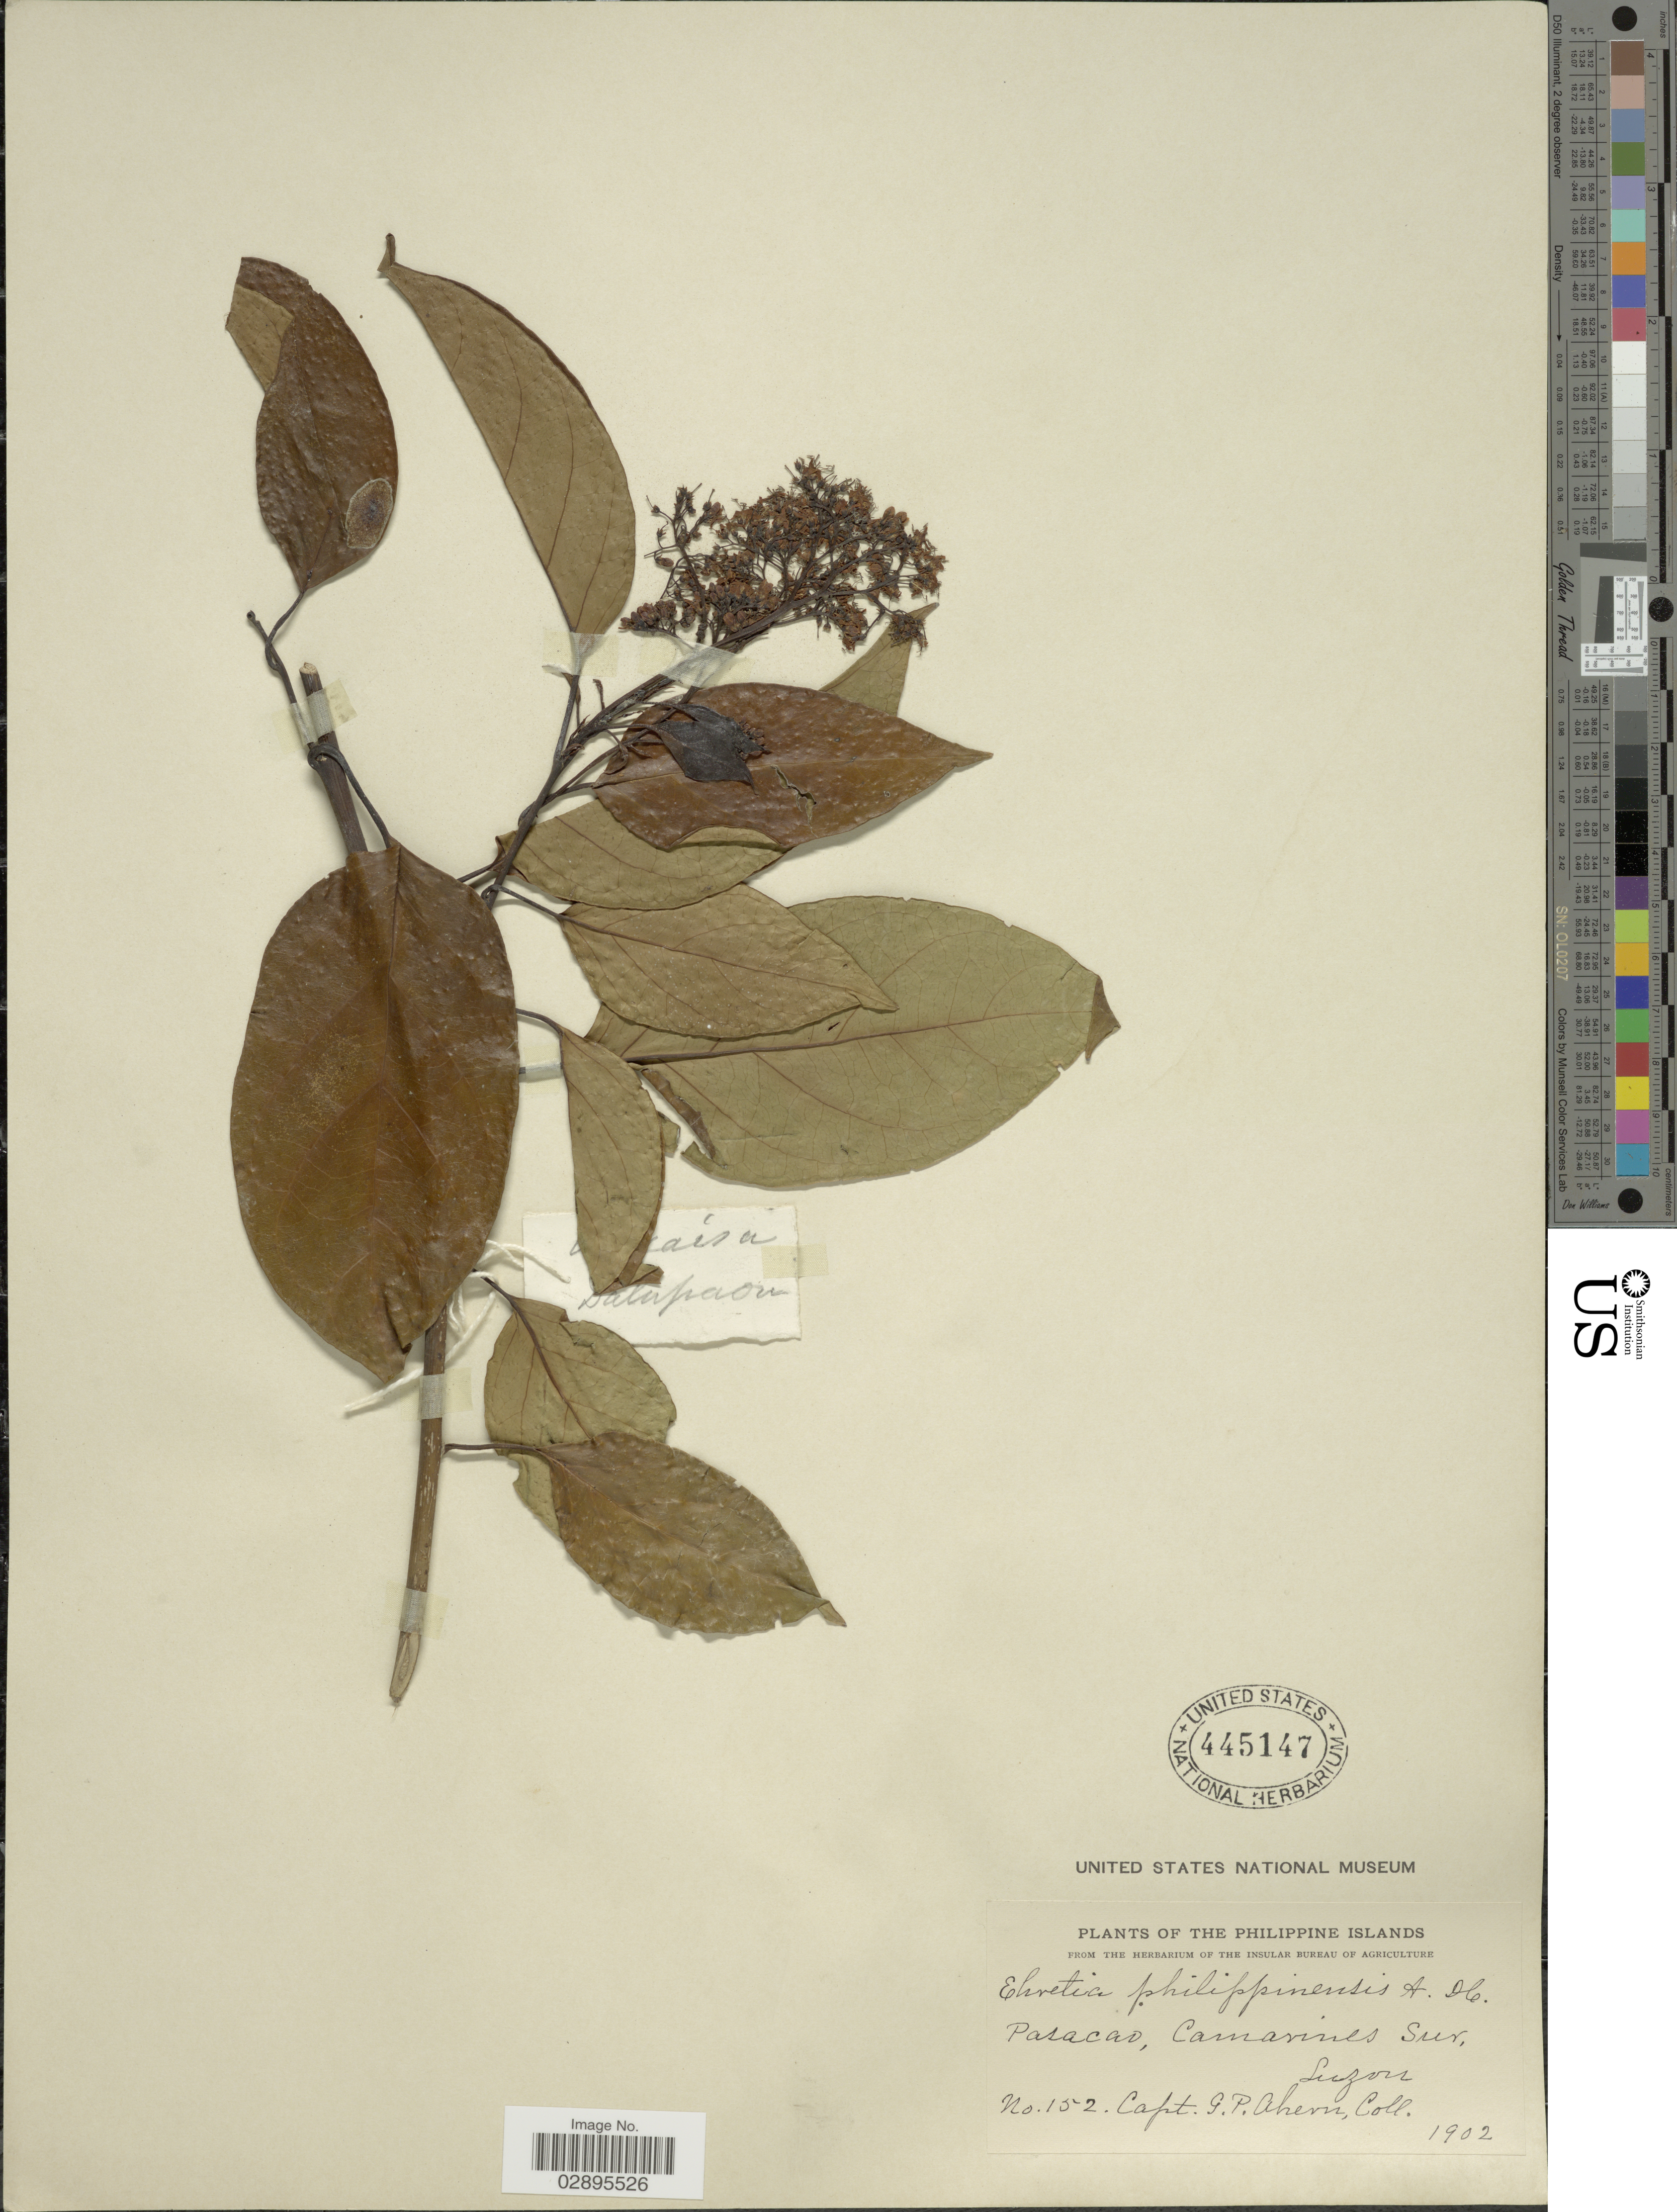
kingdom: Plantae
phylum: Tracheophyta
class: Magnoliopsida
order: Boraginales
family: Ehretiaceae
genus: Ehretia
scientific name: Ehretia philippinensis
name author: A. DC.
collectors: G. Ahern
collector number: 152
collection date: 1902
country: Philippines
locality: Philippine Islands. Pasacao, Camarines Sur, Luzon.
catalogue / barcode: US 445147